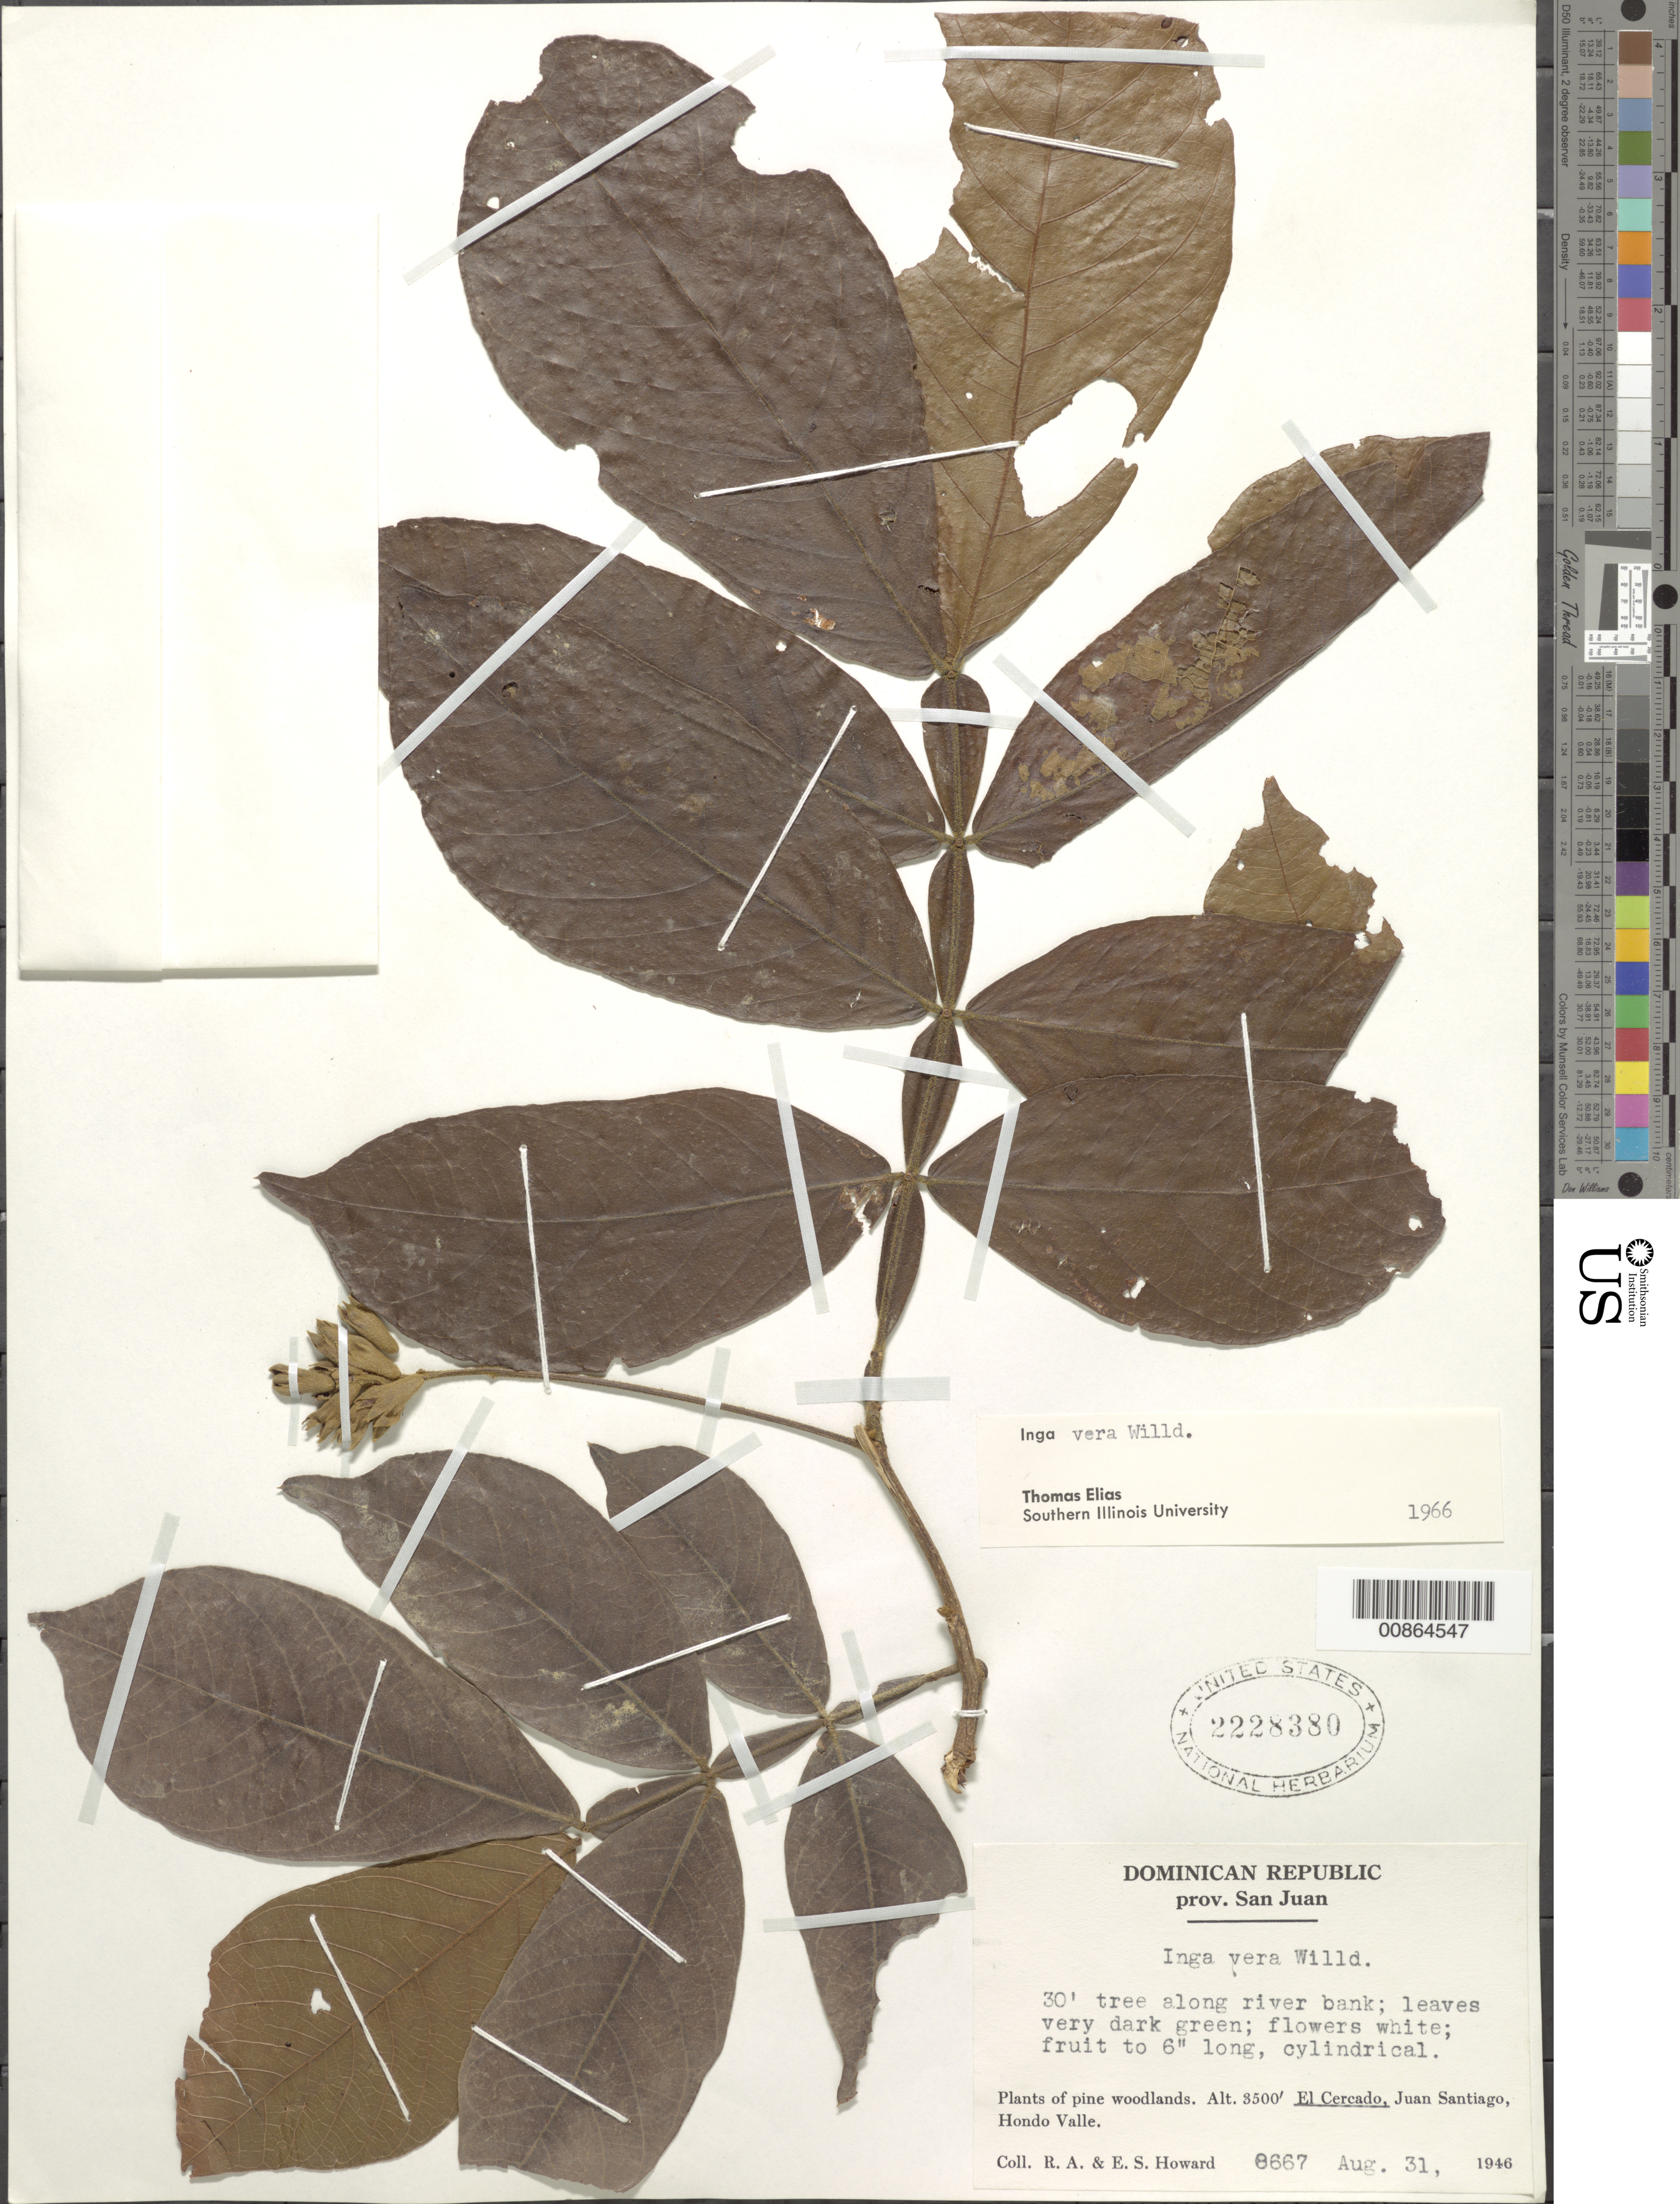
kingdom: Plantae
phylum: Tracheophyta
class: Magnoliopsida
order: Fabales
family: Fabaceae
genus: Inga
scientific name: Inga vera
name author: Willd.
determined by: Elias, T., (SIU), Southern Illinois University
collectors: R. A. Howard & E. S. Howard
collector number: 8667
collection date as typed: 31 Aug 1946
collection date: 1946-08-31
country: Dominican Republic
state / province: San Juan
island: Hispaniola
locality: El Cercado, Juan Santiago, Hondo Valle.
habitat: Along river bank. Plants of pine woodlands.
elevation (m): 1067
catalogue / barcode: US 2228380